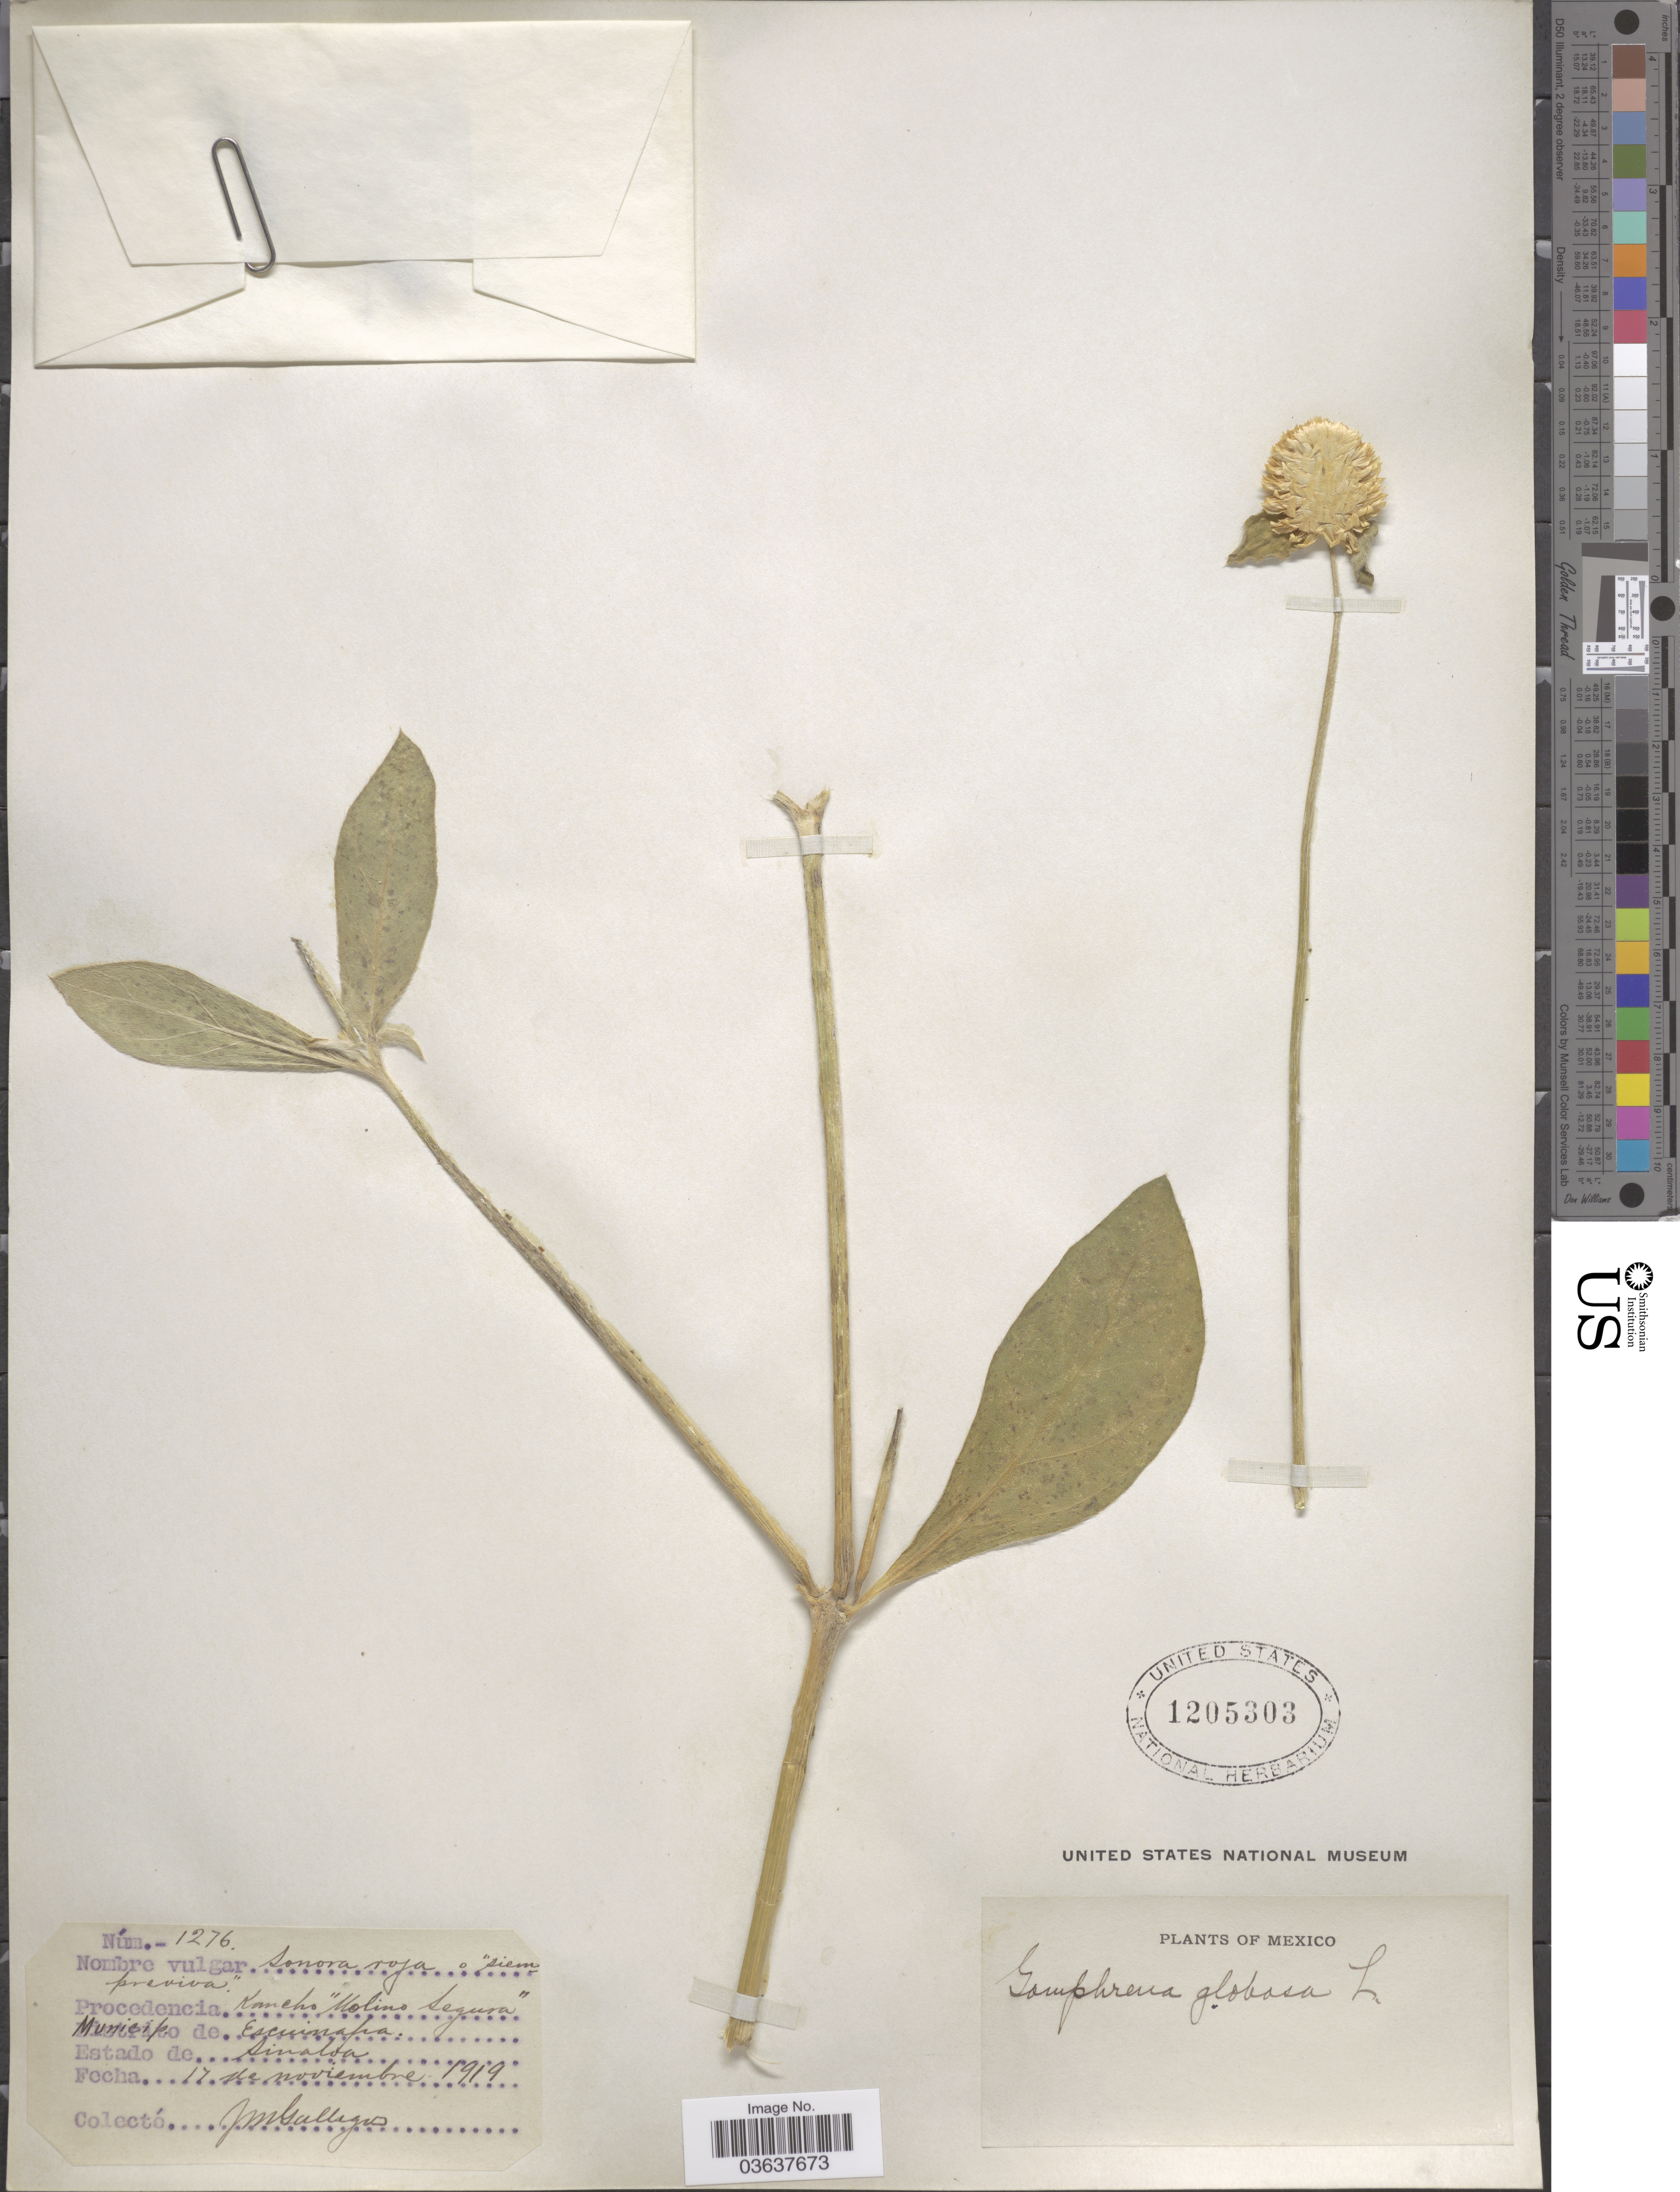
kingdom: Plantae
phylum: Tracheophyta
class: Magnoliopsida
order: Caryophyllales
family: Amaranthaceae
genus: Gomphrena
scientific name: Gomphrena globosa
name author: L.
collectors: J. Gallegos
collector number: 1276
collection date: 1919-11-17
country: Mexico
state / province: Sinaloa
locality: Procedencia Rancho "Molino Segura", Municipio de Escuinapa.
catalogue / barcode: US 1205303